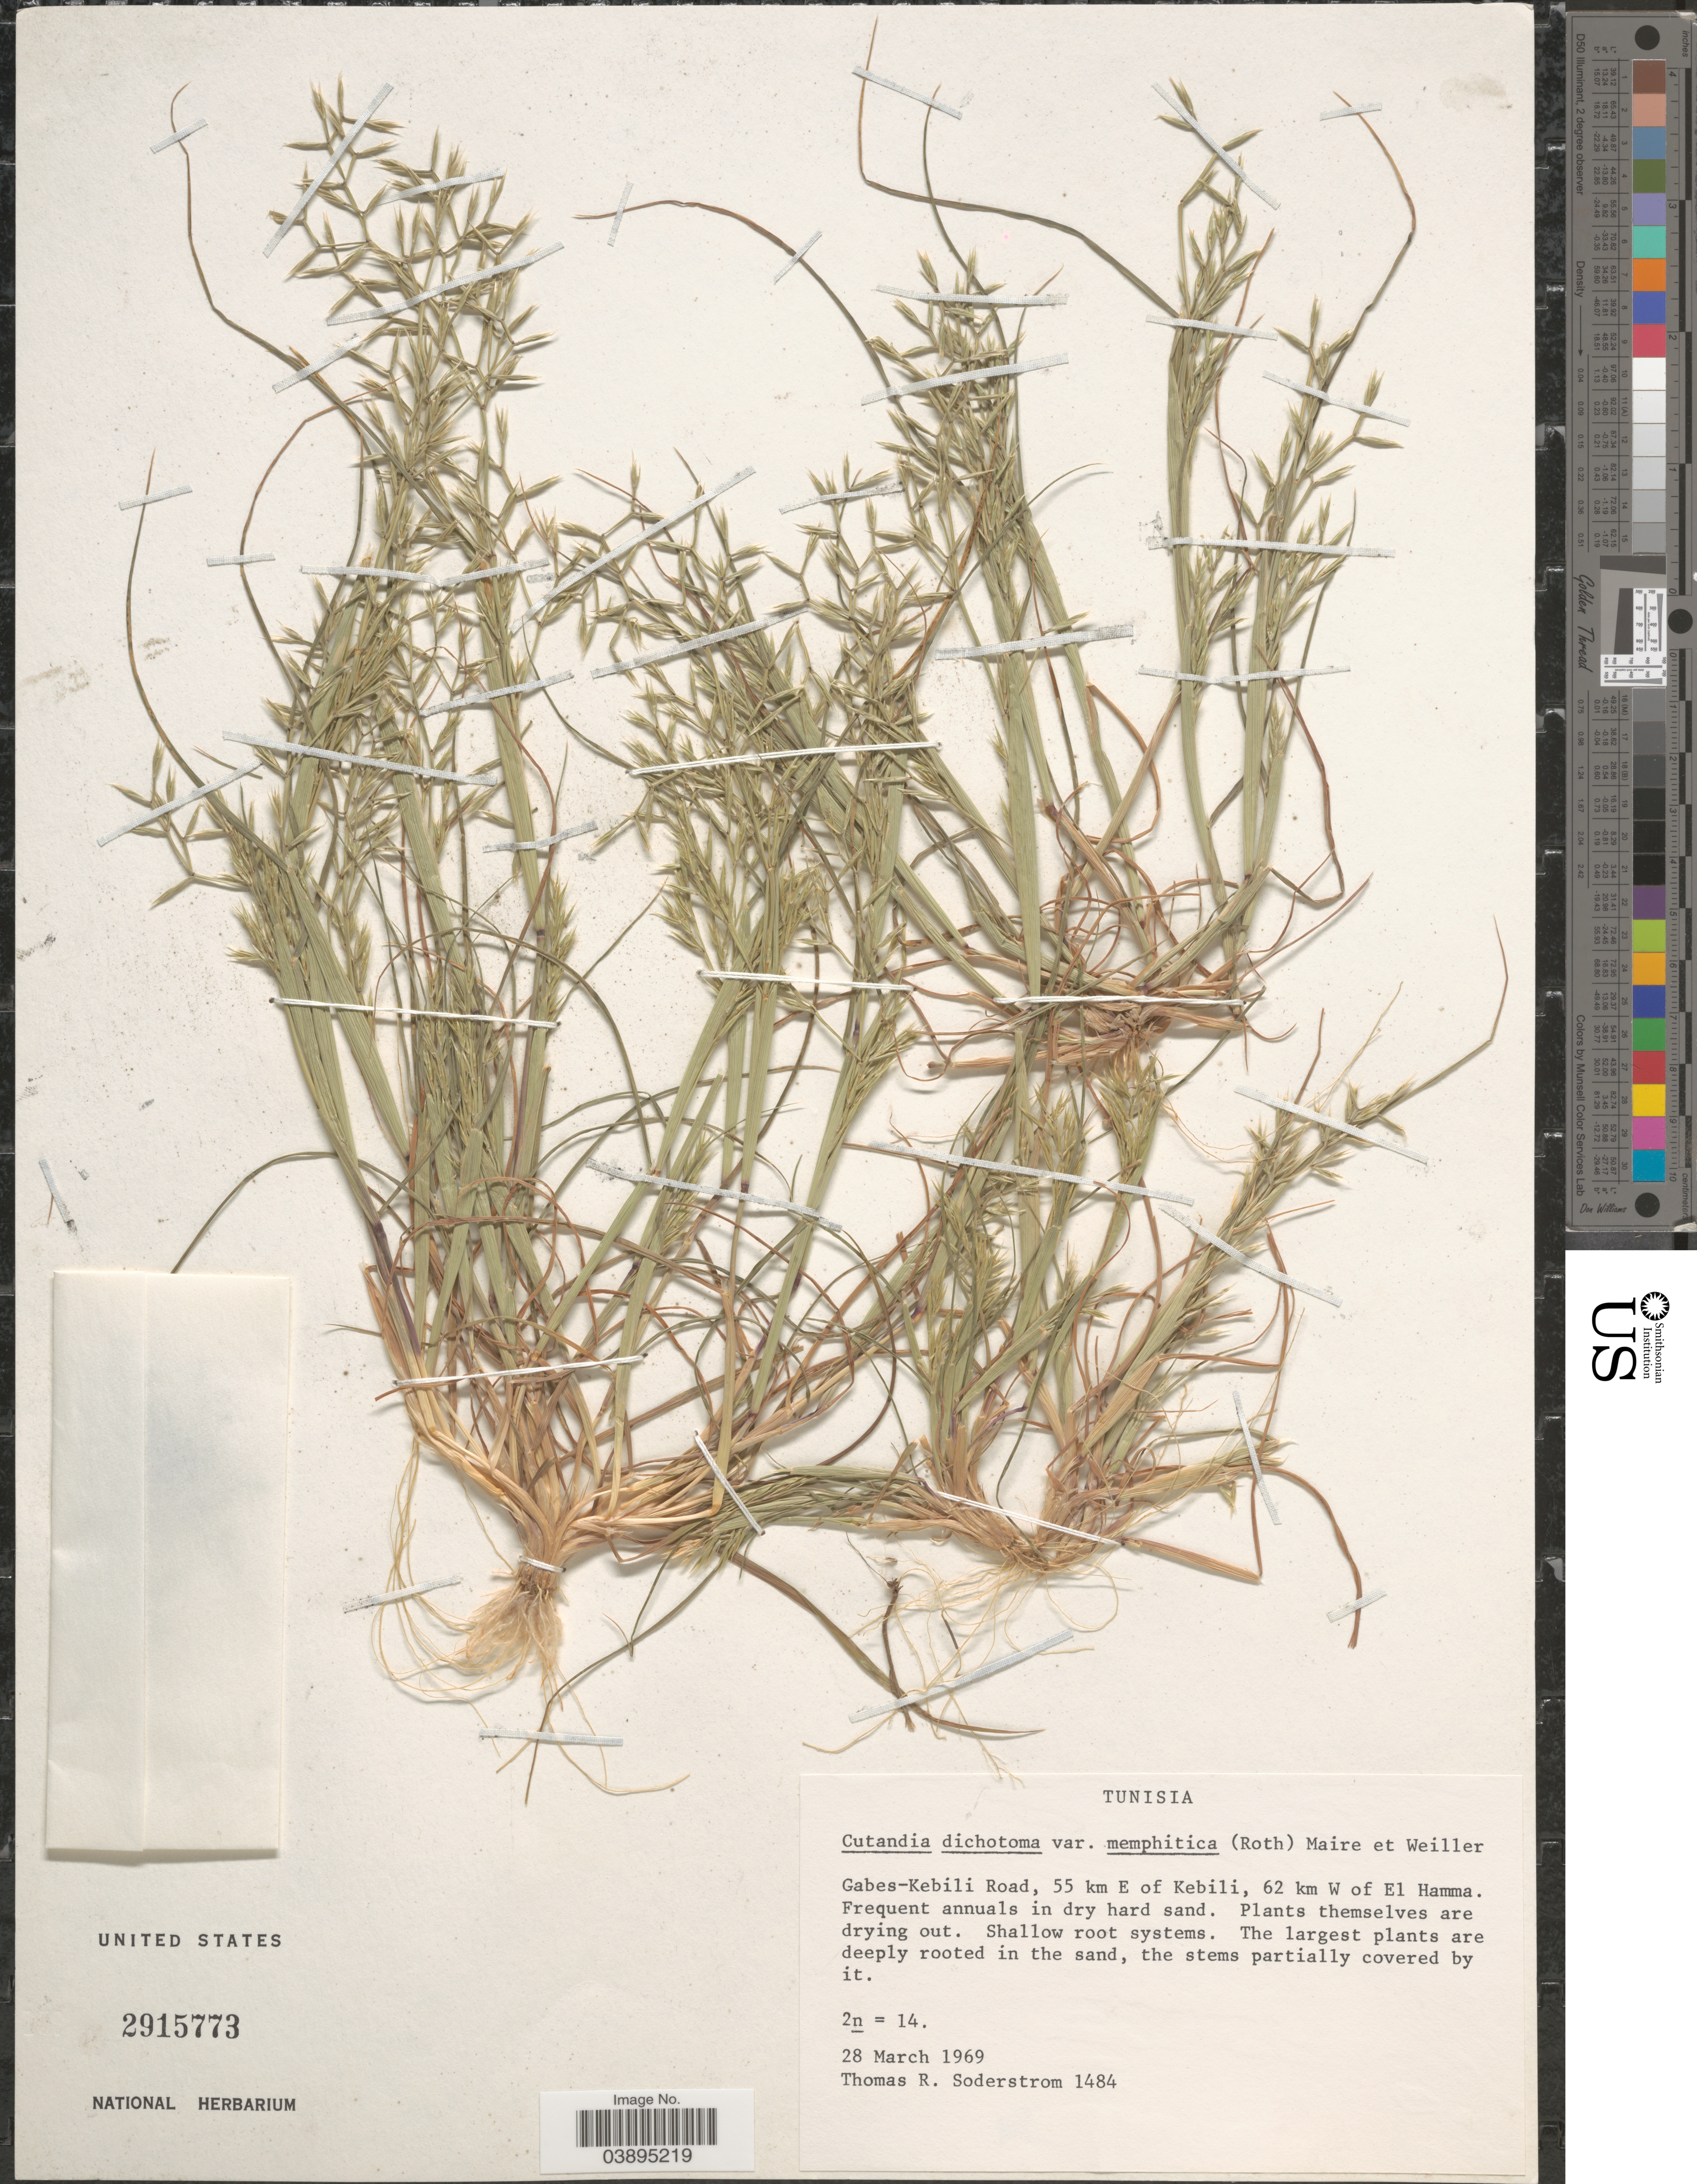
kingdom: Plantae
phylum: Tracheophyta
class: Liliopsida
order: Poales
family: Poaceae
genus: Cutandia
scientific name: Cutandia memphitica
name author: (Spreng.) K. Richt.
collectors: T. R. Soderstrom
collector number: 1484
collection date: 1969-03-28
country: Tunisia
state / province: Kebili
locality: Gabes-Kebili Road, 55 km E of Kebili, 62 km W of El Hamma.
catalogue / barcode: US 2915773